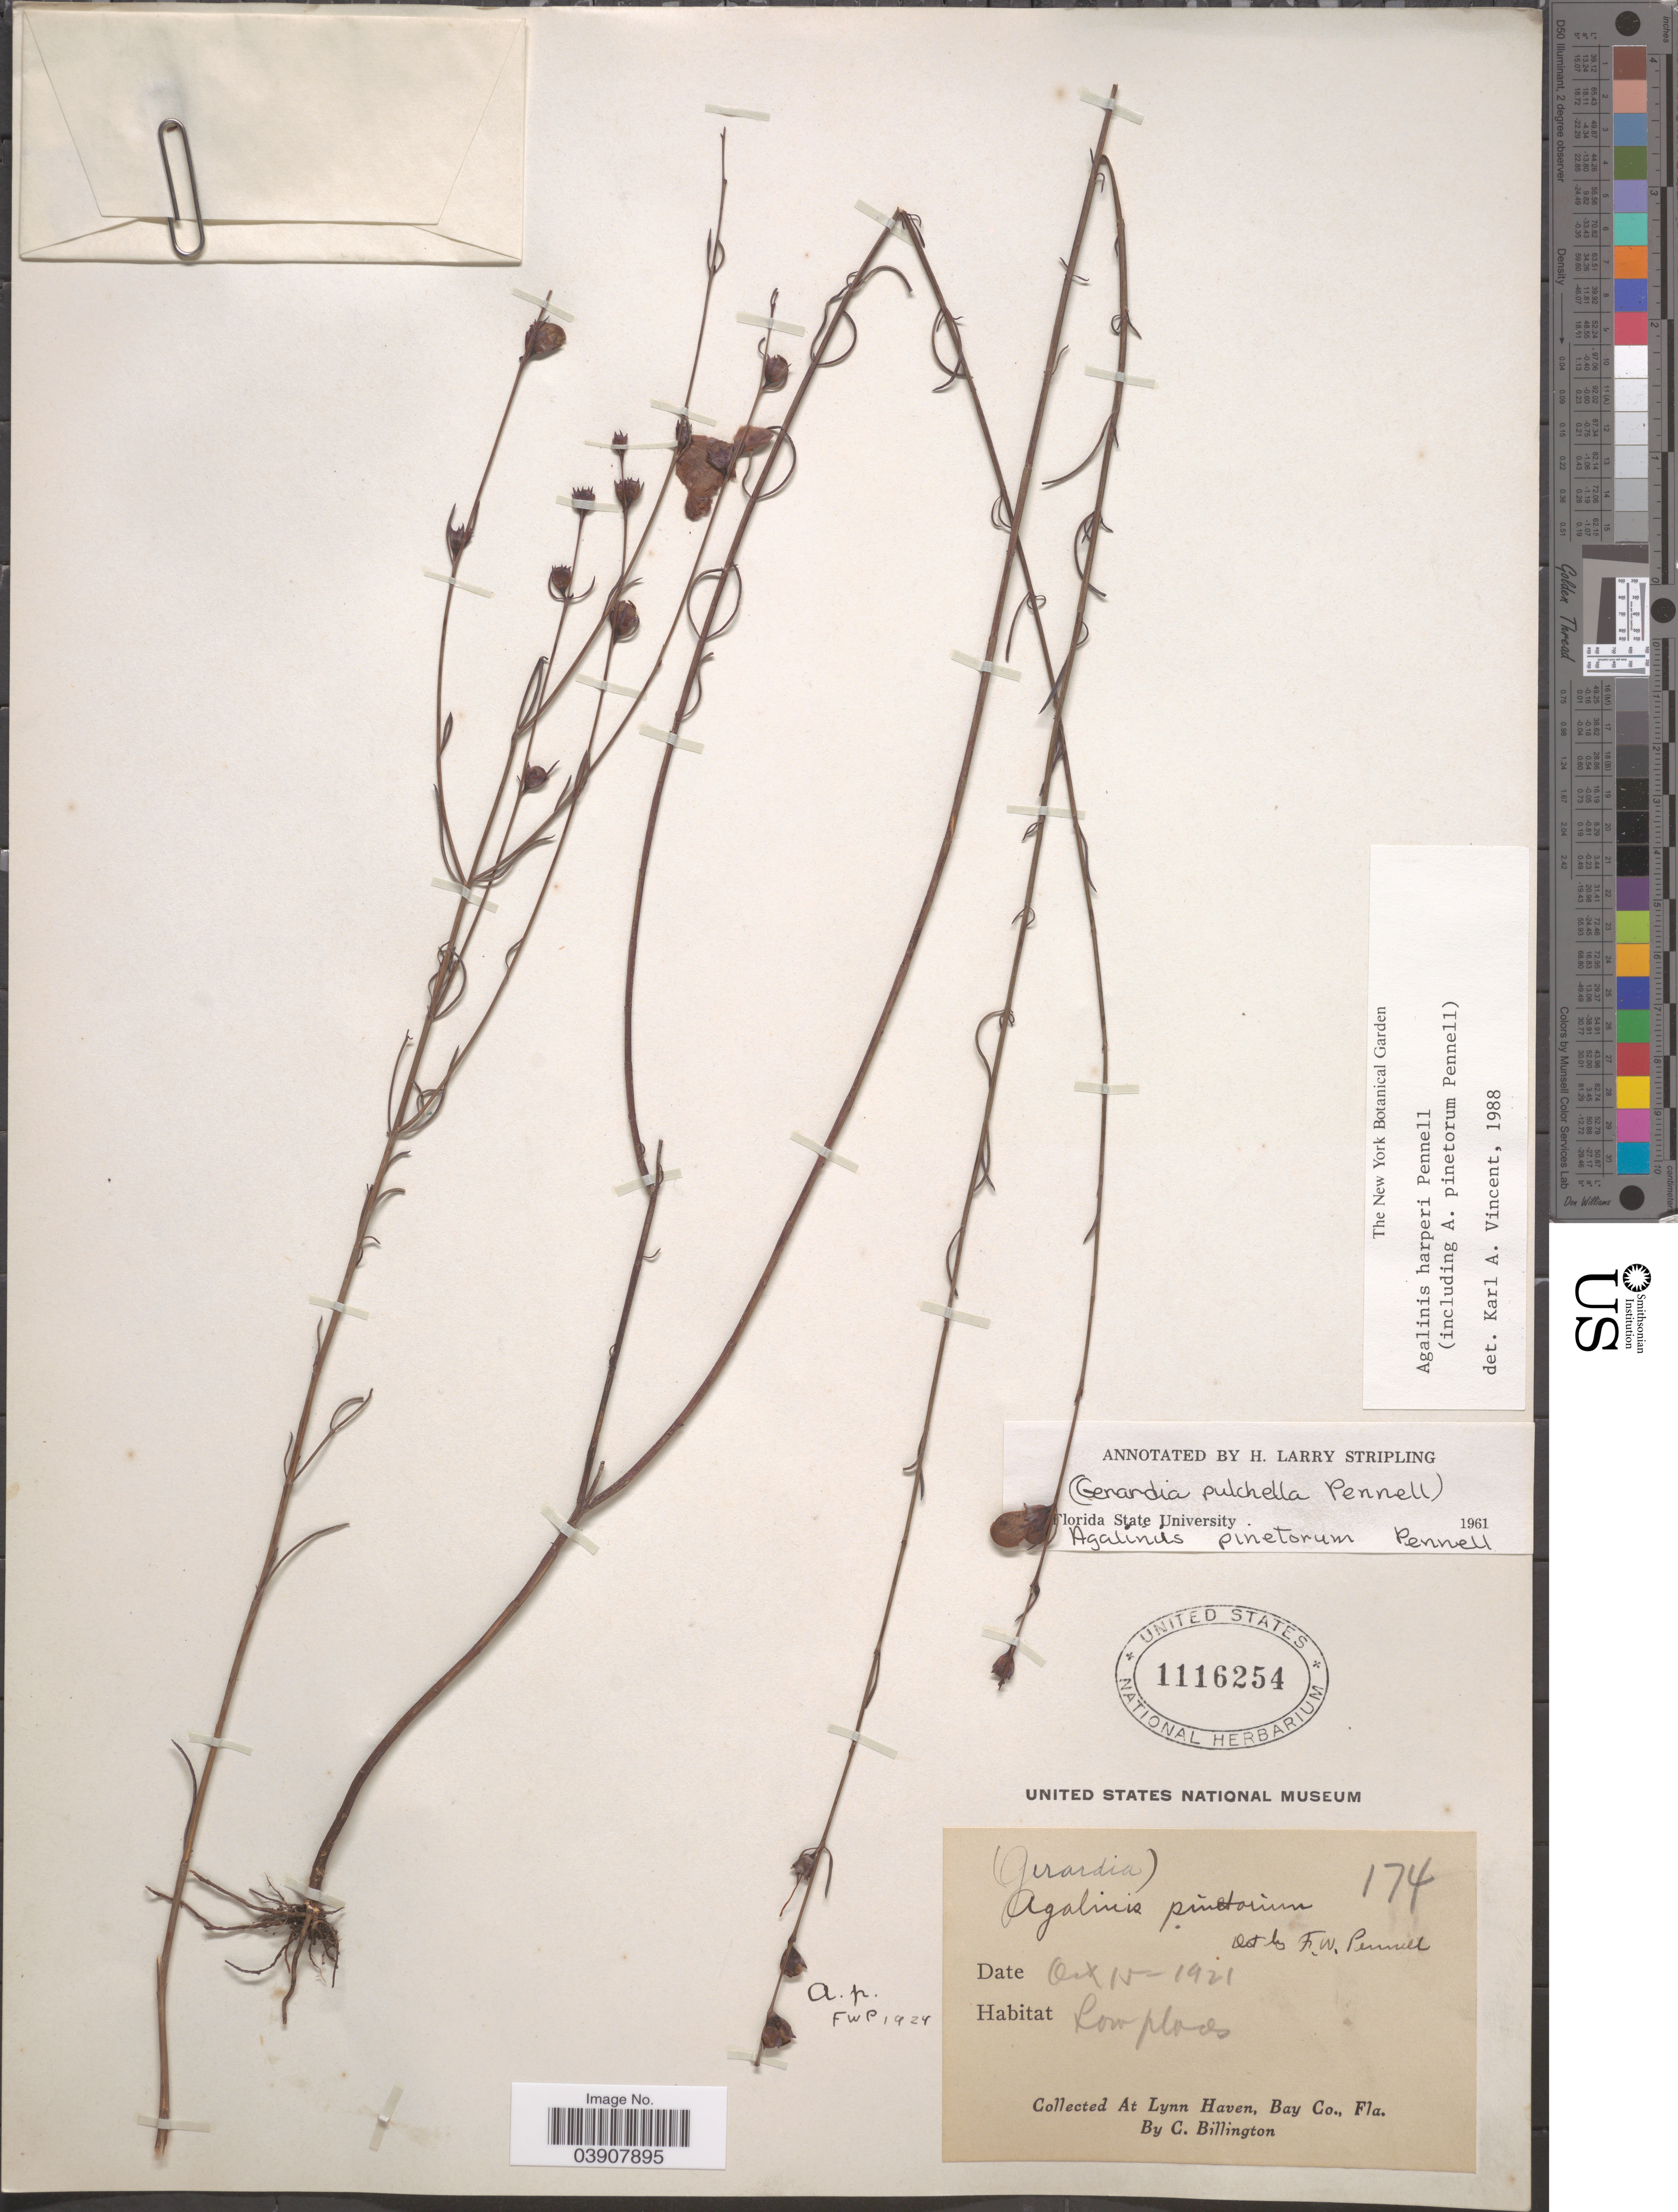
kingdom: Plantae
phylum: Tracheophyta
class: Magnoliopsida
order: Lamiales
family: Orobanchaceae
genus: Agalinis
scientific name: Agalinis harperi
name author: Pennell in Small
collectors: C. Billington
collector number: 174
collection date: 1921-10-15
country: United States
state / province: Florida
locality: At Lynn Haven, Bay Co.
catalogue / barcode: US 1116254